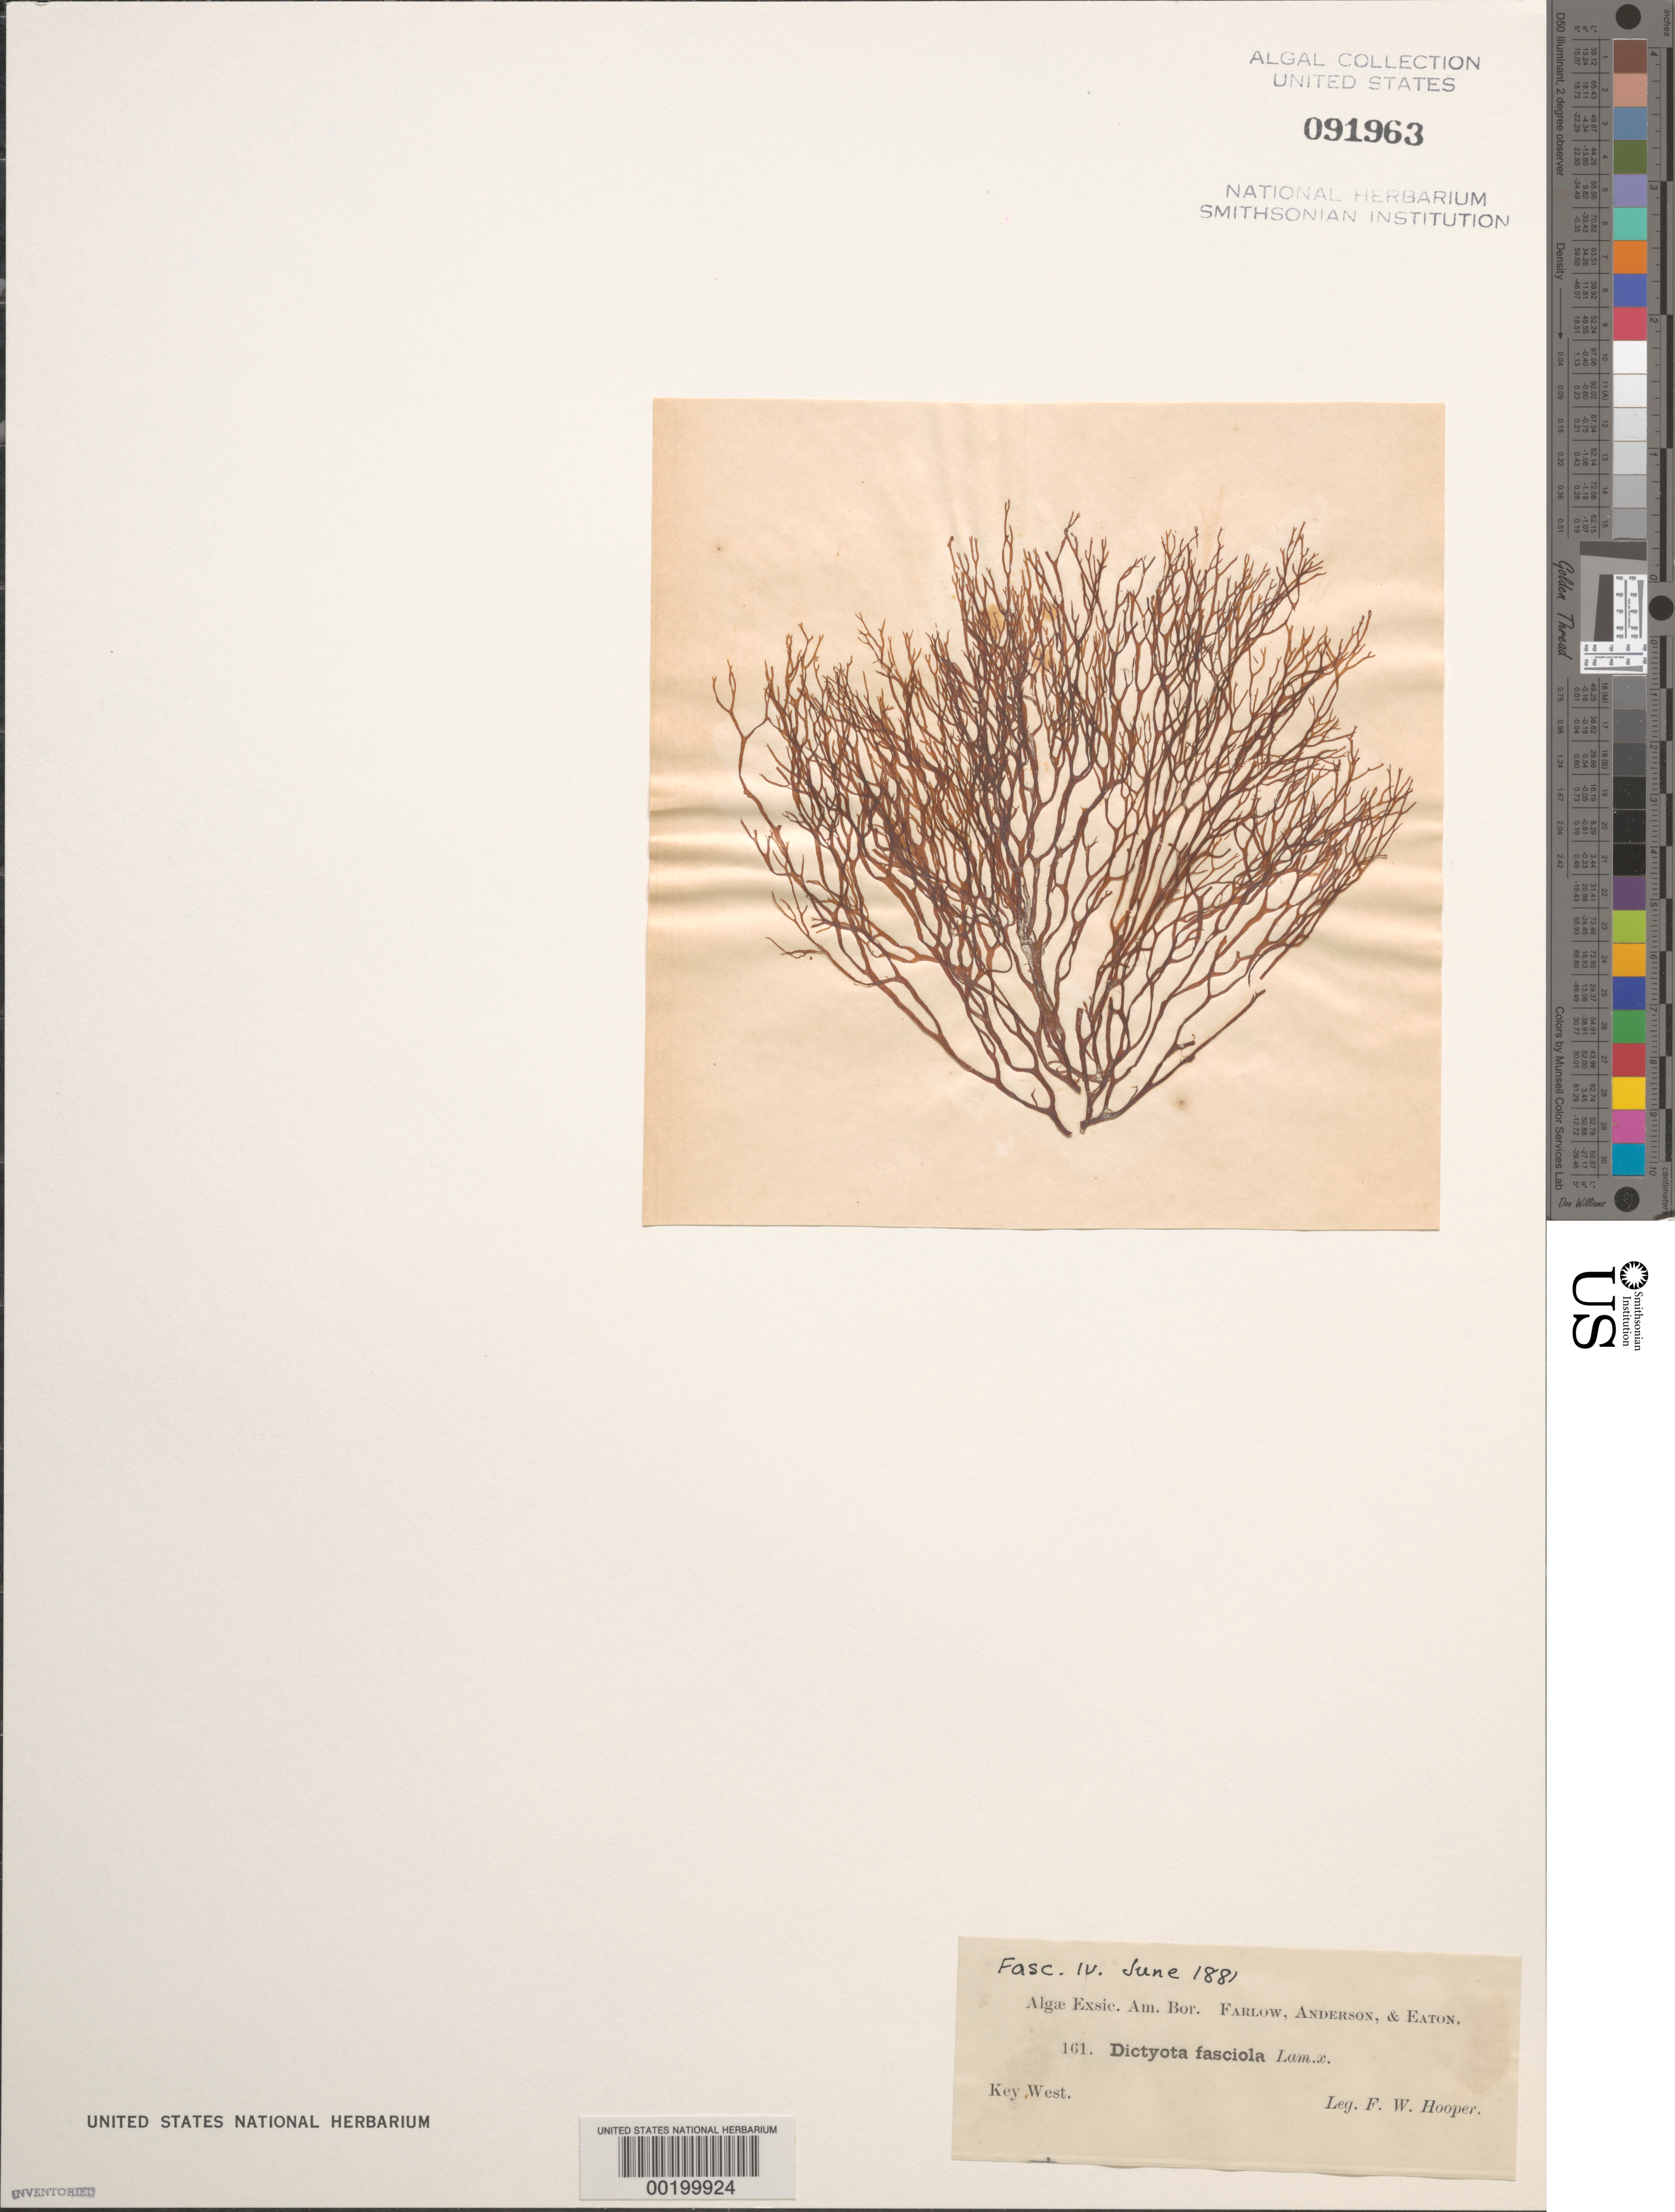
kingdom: Chromista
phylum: Ochrophyta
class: Phaeophyceae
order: Dictyotales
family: Dictyotaceae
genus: Dictyota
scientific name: Dictyota fasciola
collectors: F. Hooper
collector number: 161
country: United States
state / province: Florida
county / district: Monroe County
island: Key West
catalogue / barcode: US 91963